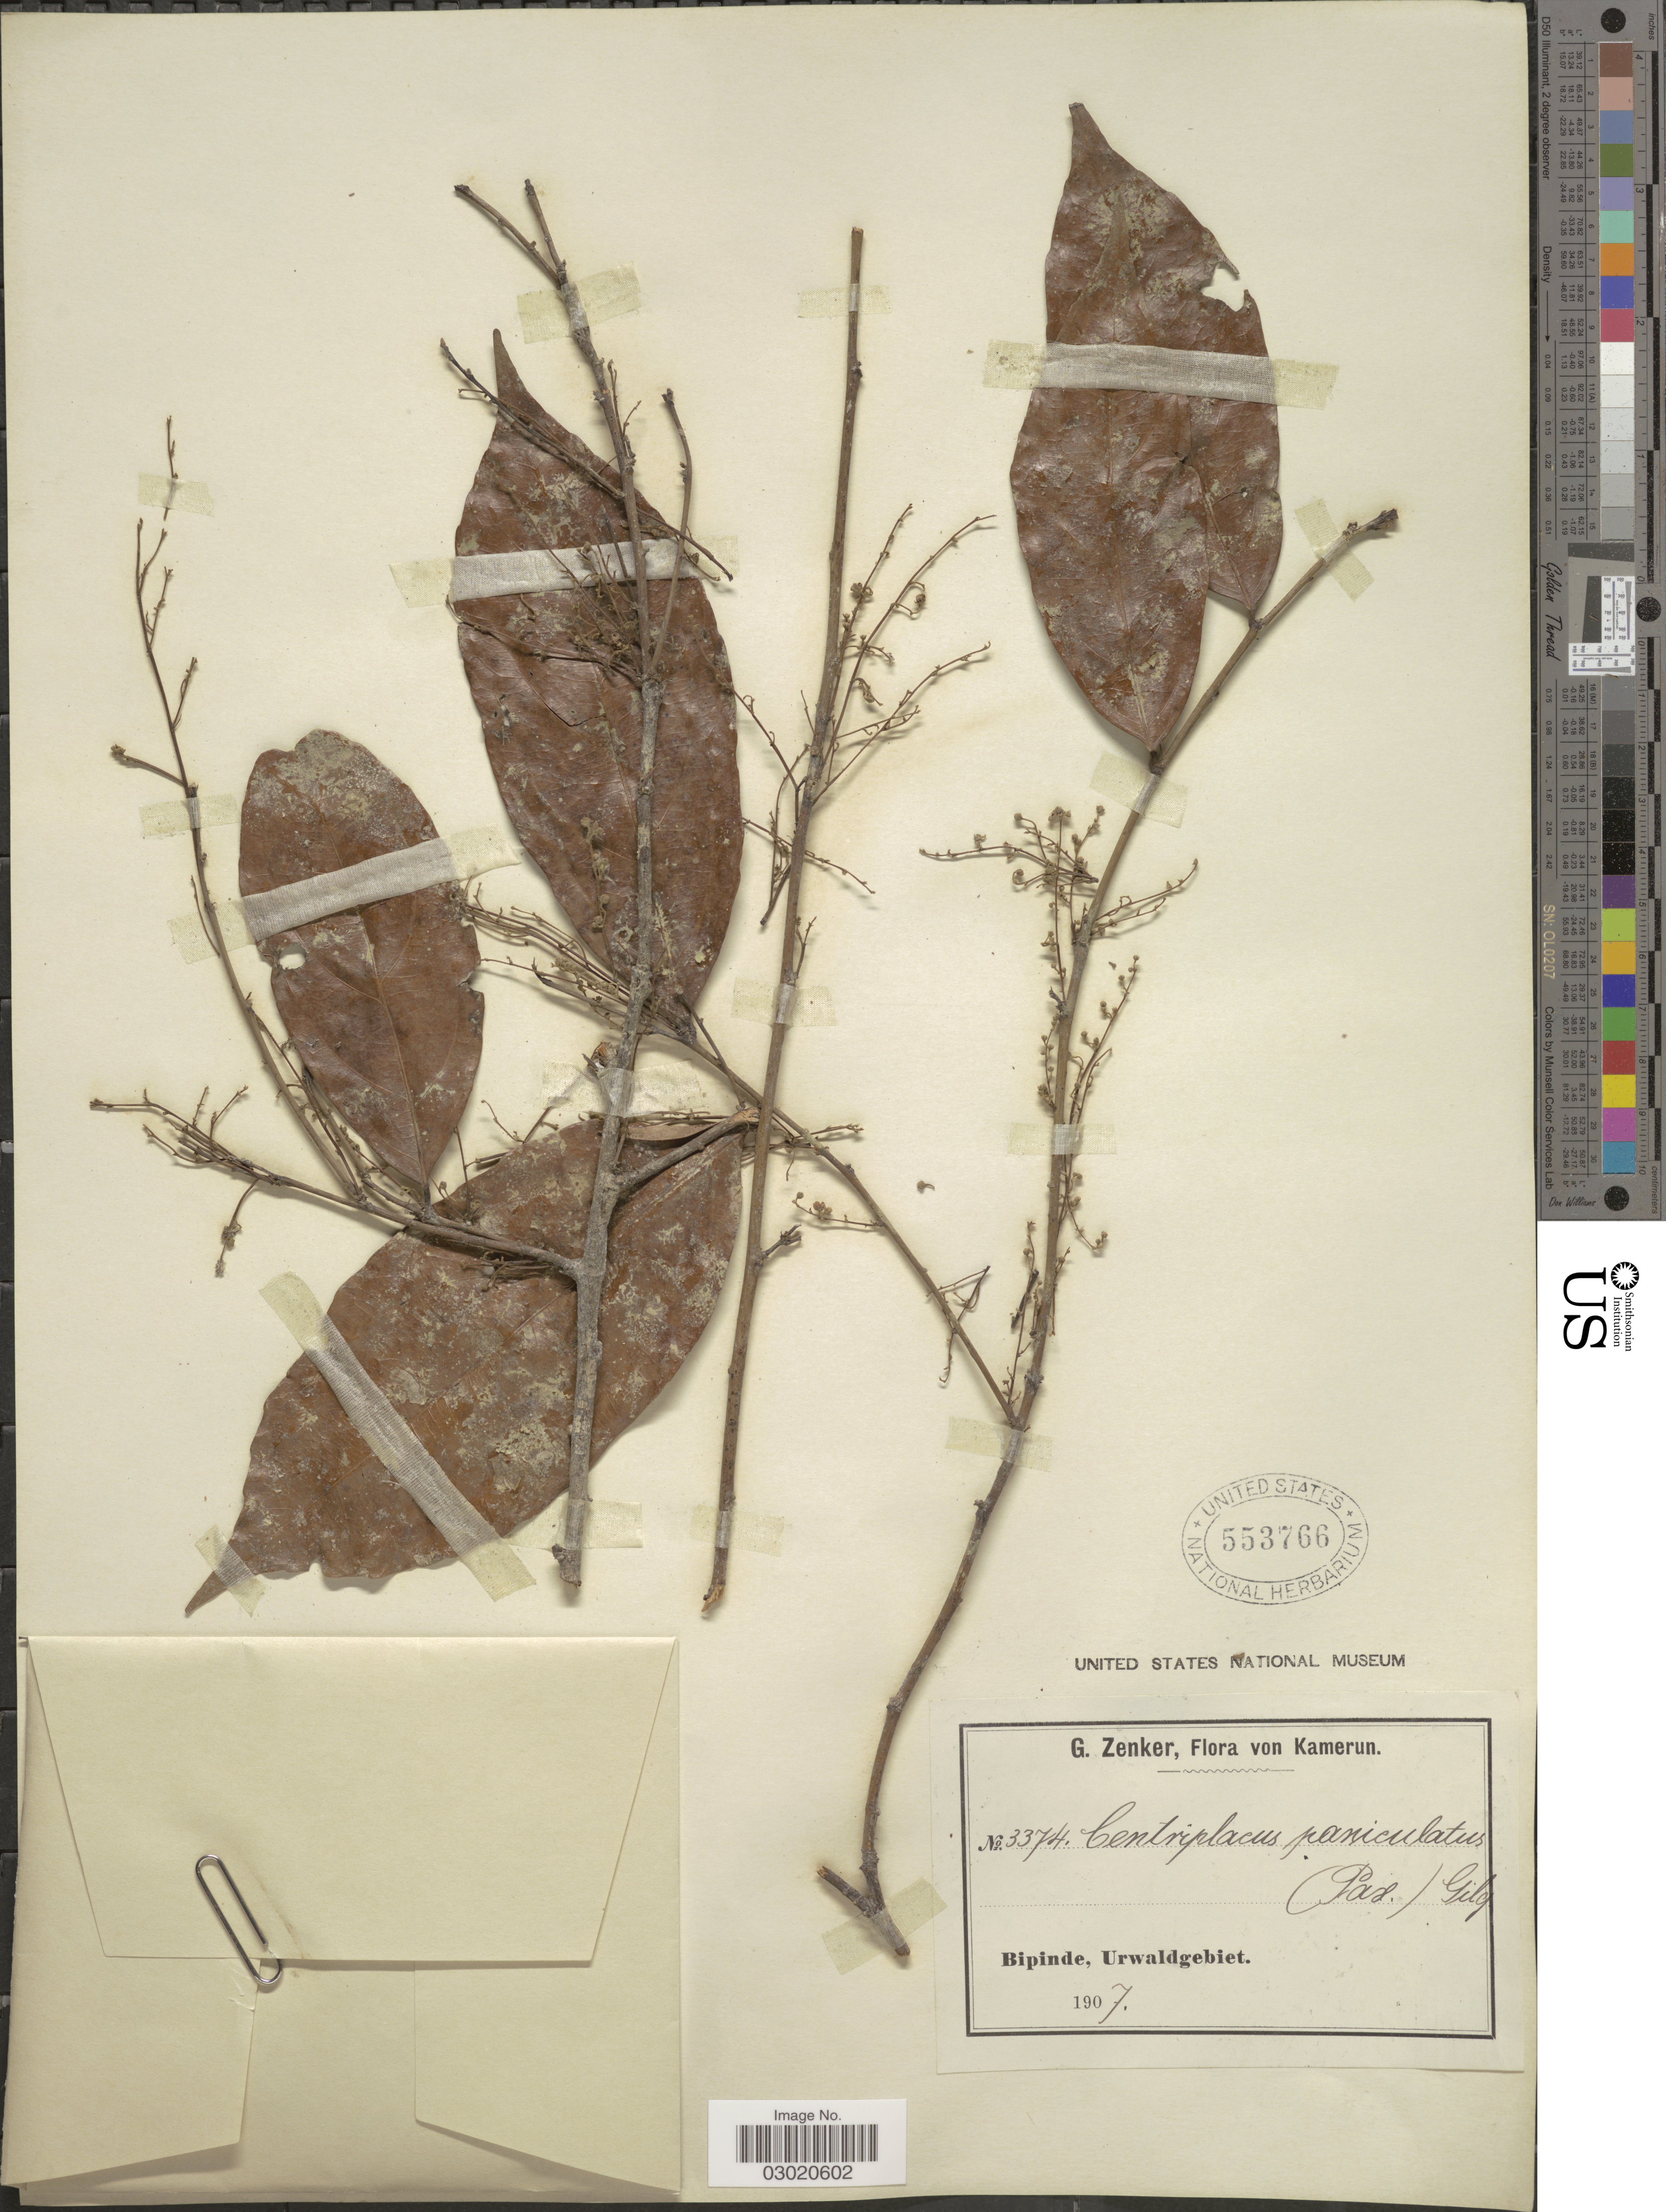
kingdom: Plantae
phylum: Tracheophyta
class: Magnoliopsida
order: Malpighiales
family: Centroplacaceae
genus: Centroplacus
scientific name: Centroplacus paniculatus (Pax) Gilg. comb. ined.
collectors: G. A. Zenker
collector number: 3374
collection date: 1907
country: Cameroon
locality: Kamerun, Bipinde, Urwaldgebiet.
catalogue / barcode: US 553766